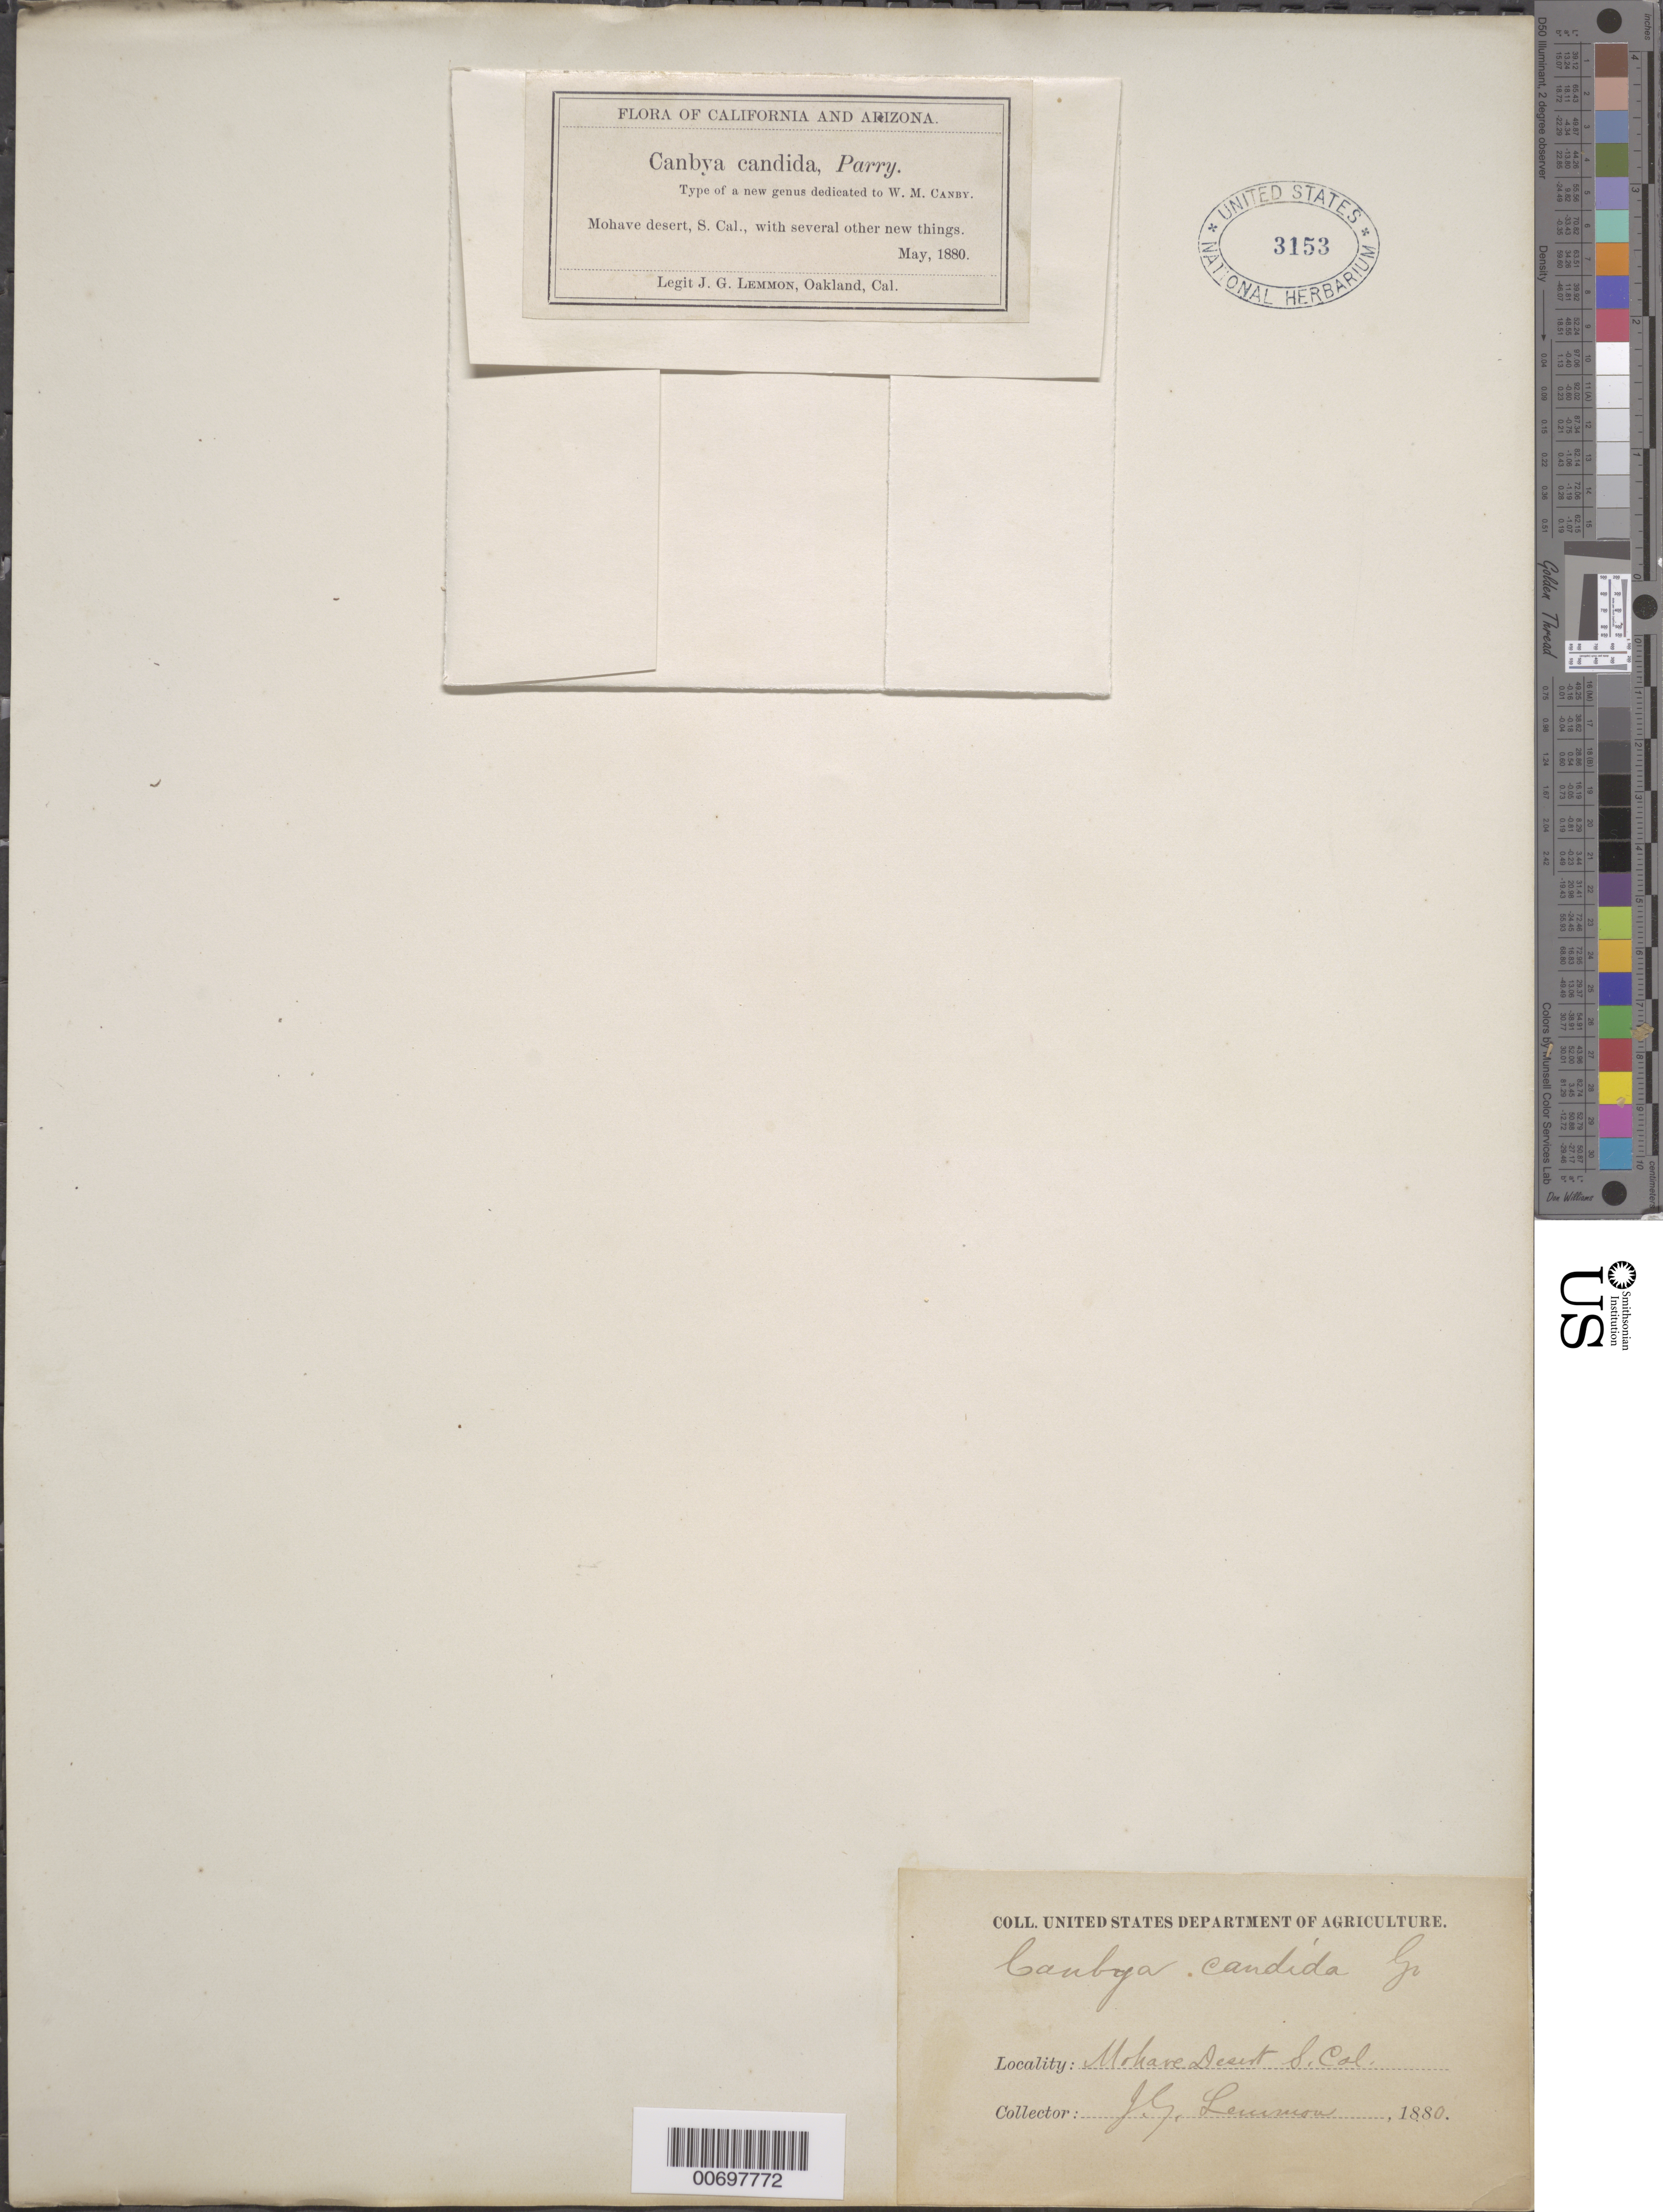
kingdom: Plantae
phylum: Tracheophyta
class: Magnoliopsida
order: Ranunculales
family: Papaveraceae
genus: Canbya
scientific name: Canbya candida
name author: Parry ex A. Gray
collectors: J. G. Lemmon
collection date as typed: May 1880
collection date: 1880-05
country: United States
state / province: California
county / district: Kern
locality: Mohave desert.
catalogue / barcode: US 3153